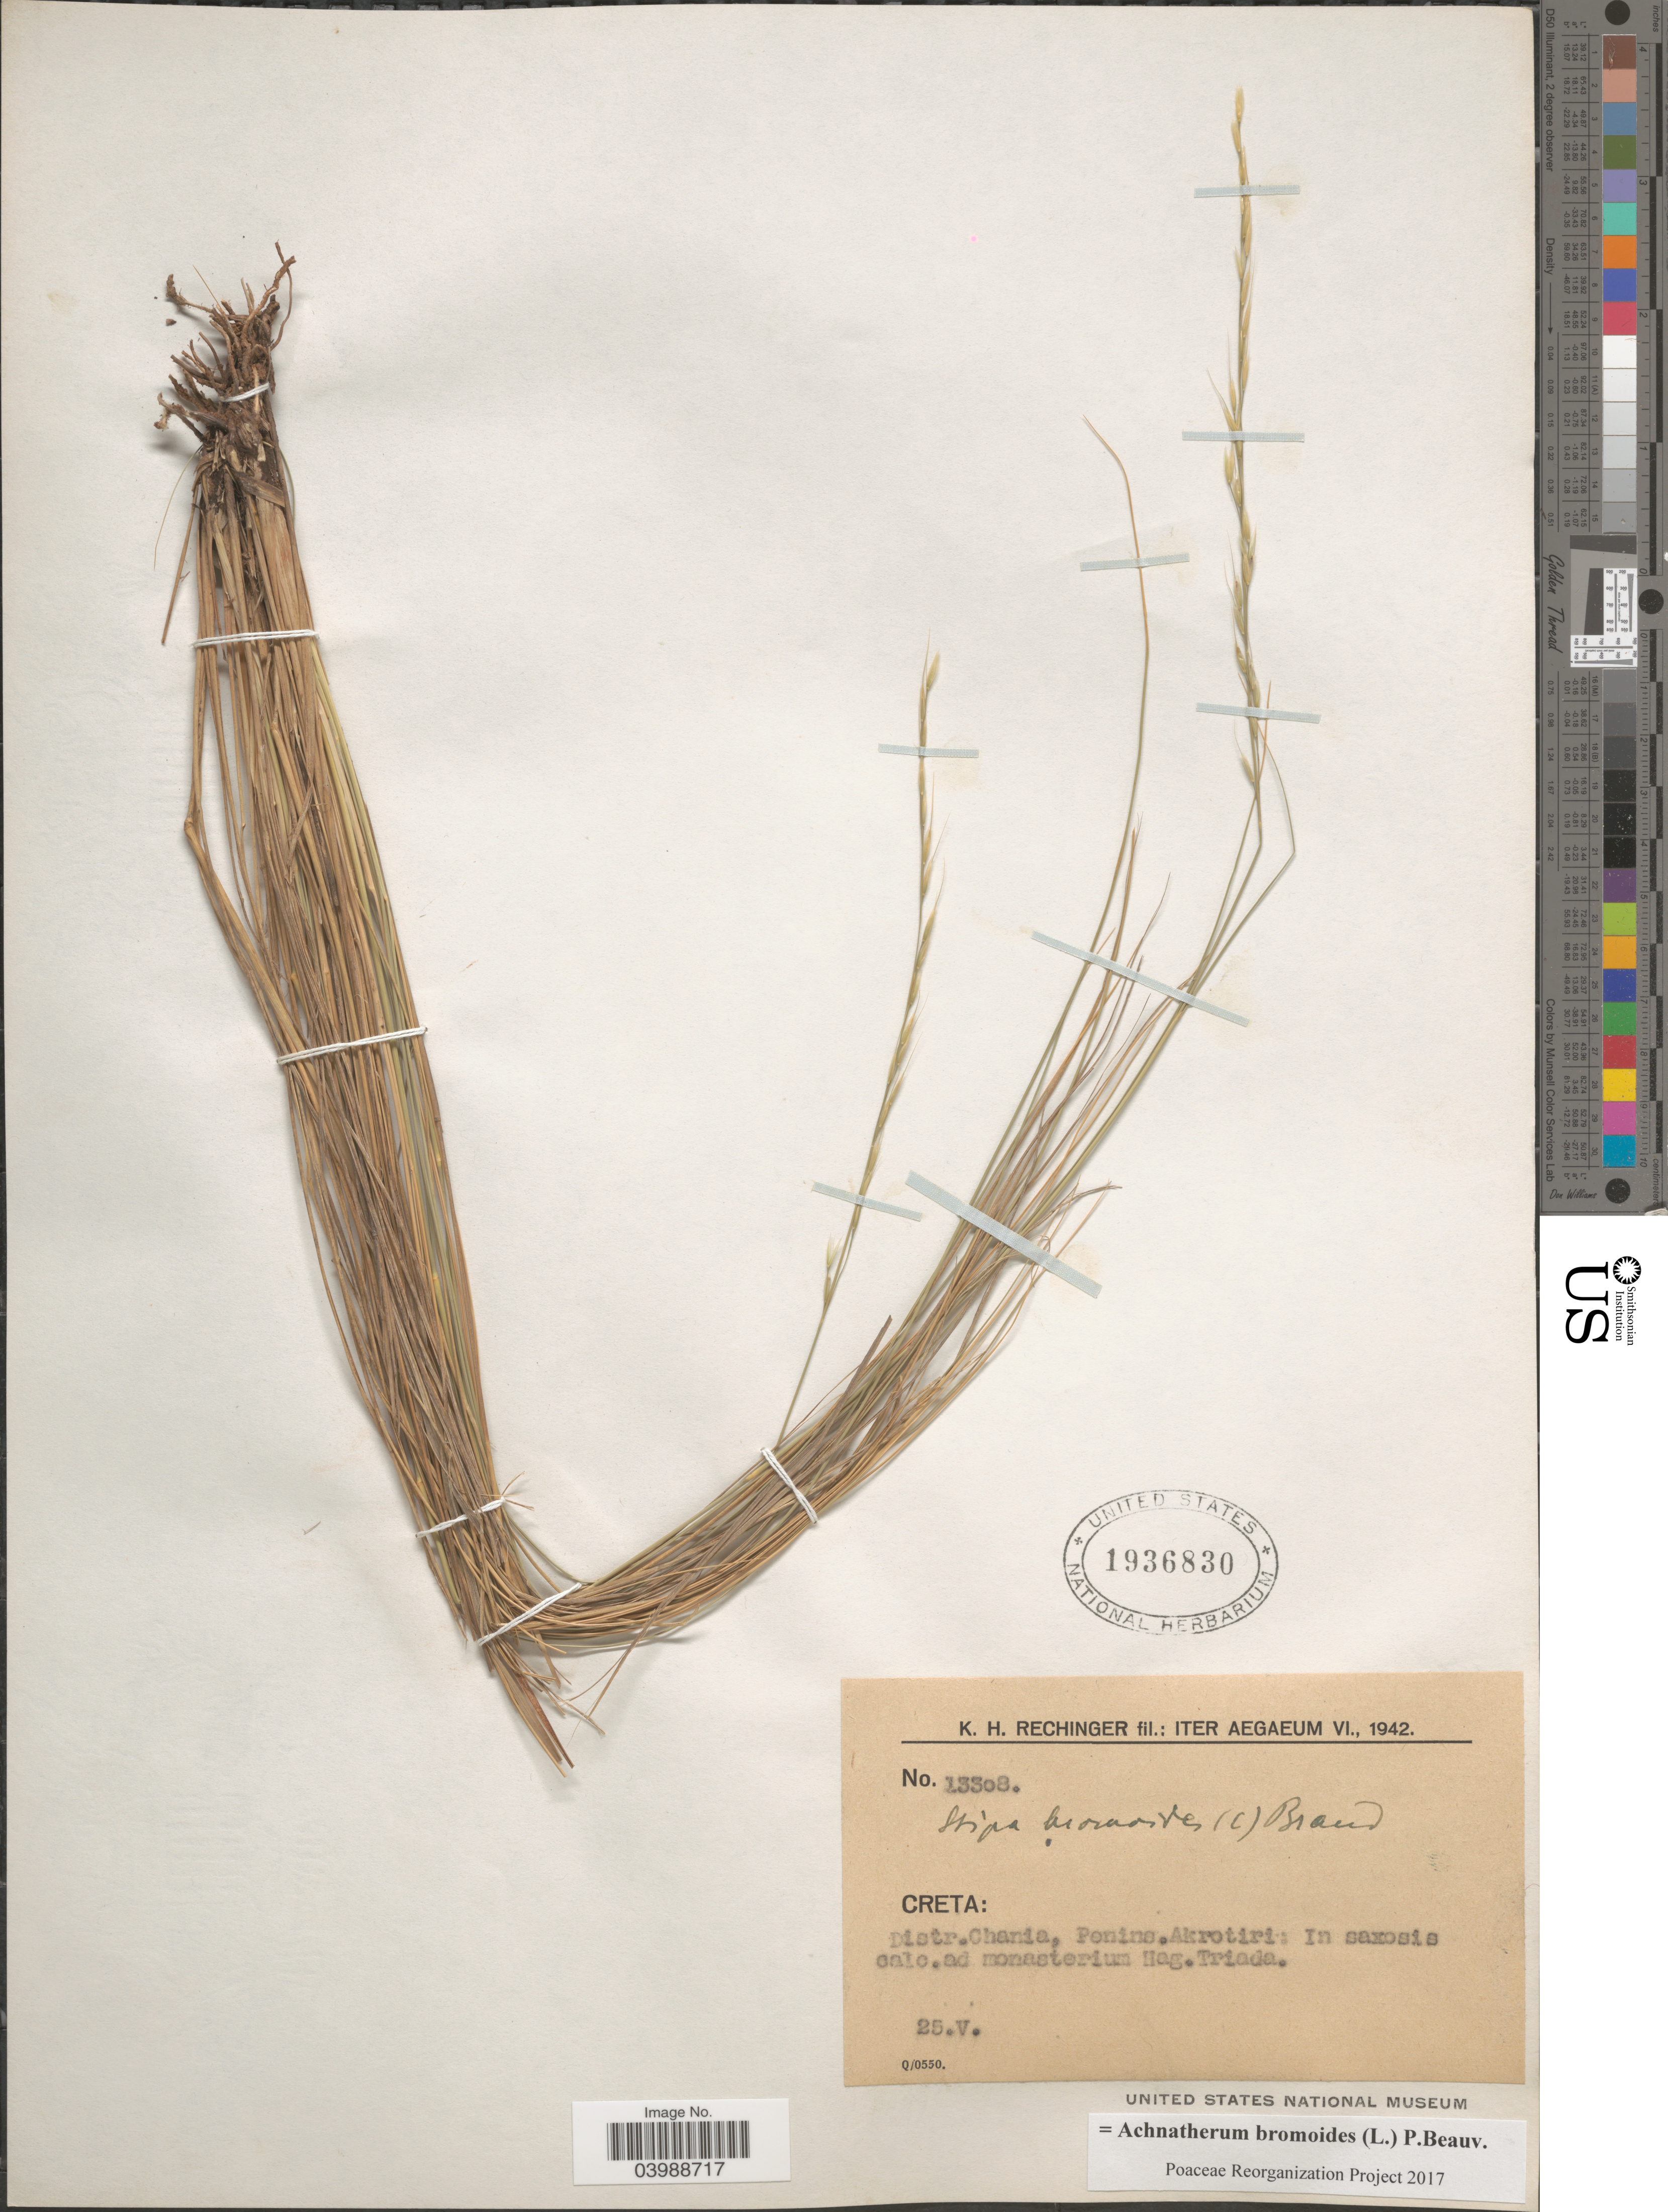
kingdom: Plantae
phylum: Tracheophyta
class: Liliopsida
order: Poales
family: Poaceae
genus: Achnatherum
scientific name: Achnatherum bromoides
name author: (L.) P. Beauv.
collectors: K. H. Rechinger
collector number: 13308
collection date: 1942-05-25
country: Greece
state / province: Crete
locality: Iter Aegaeum. Creta: Distr.Chania, Penins.Akrotiri: In saxosis calc.ad monasterium Hag.Triada.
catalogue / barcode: US 1936830